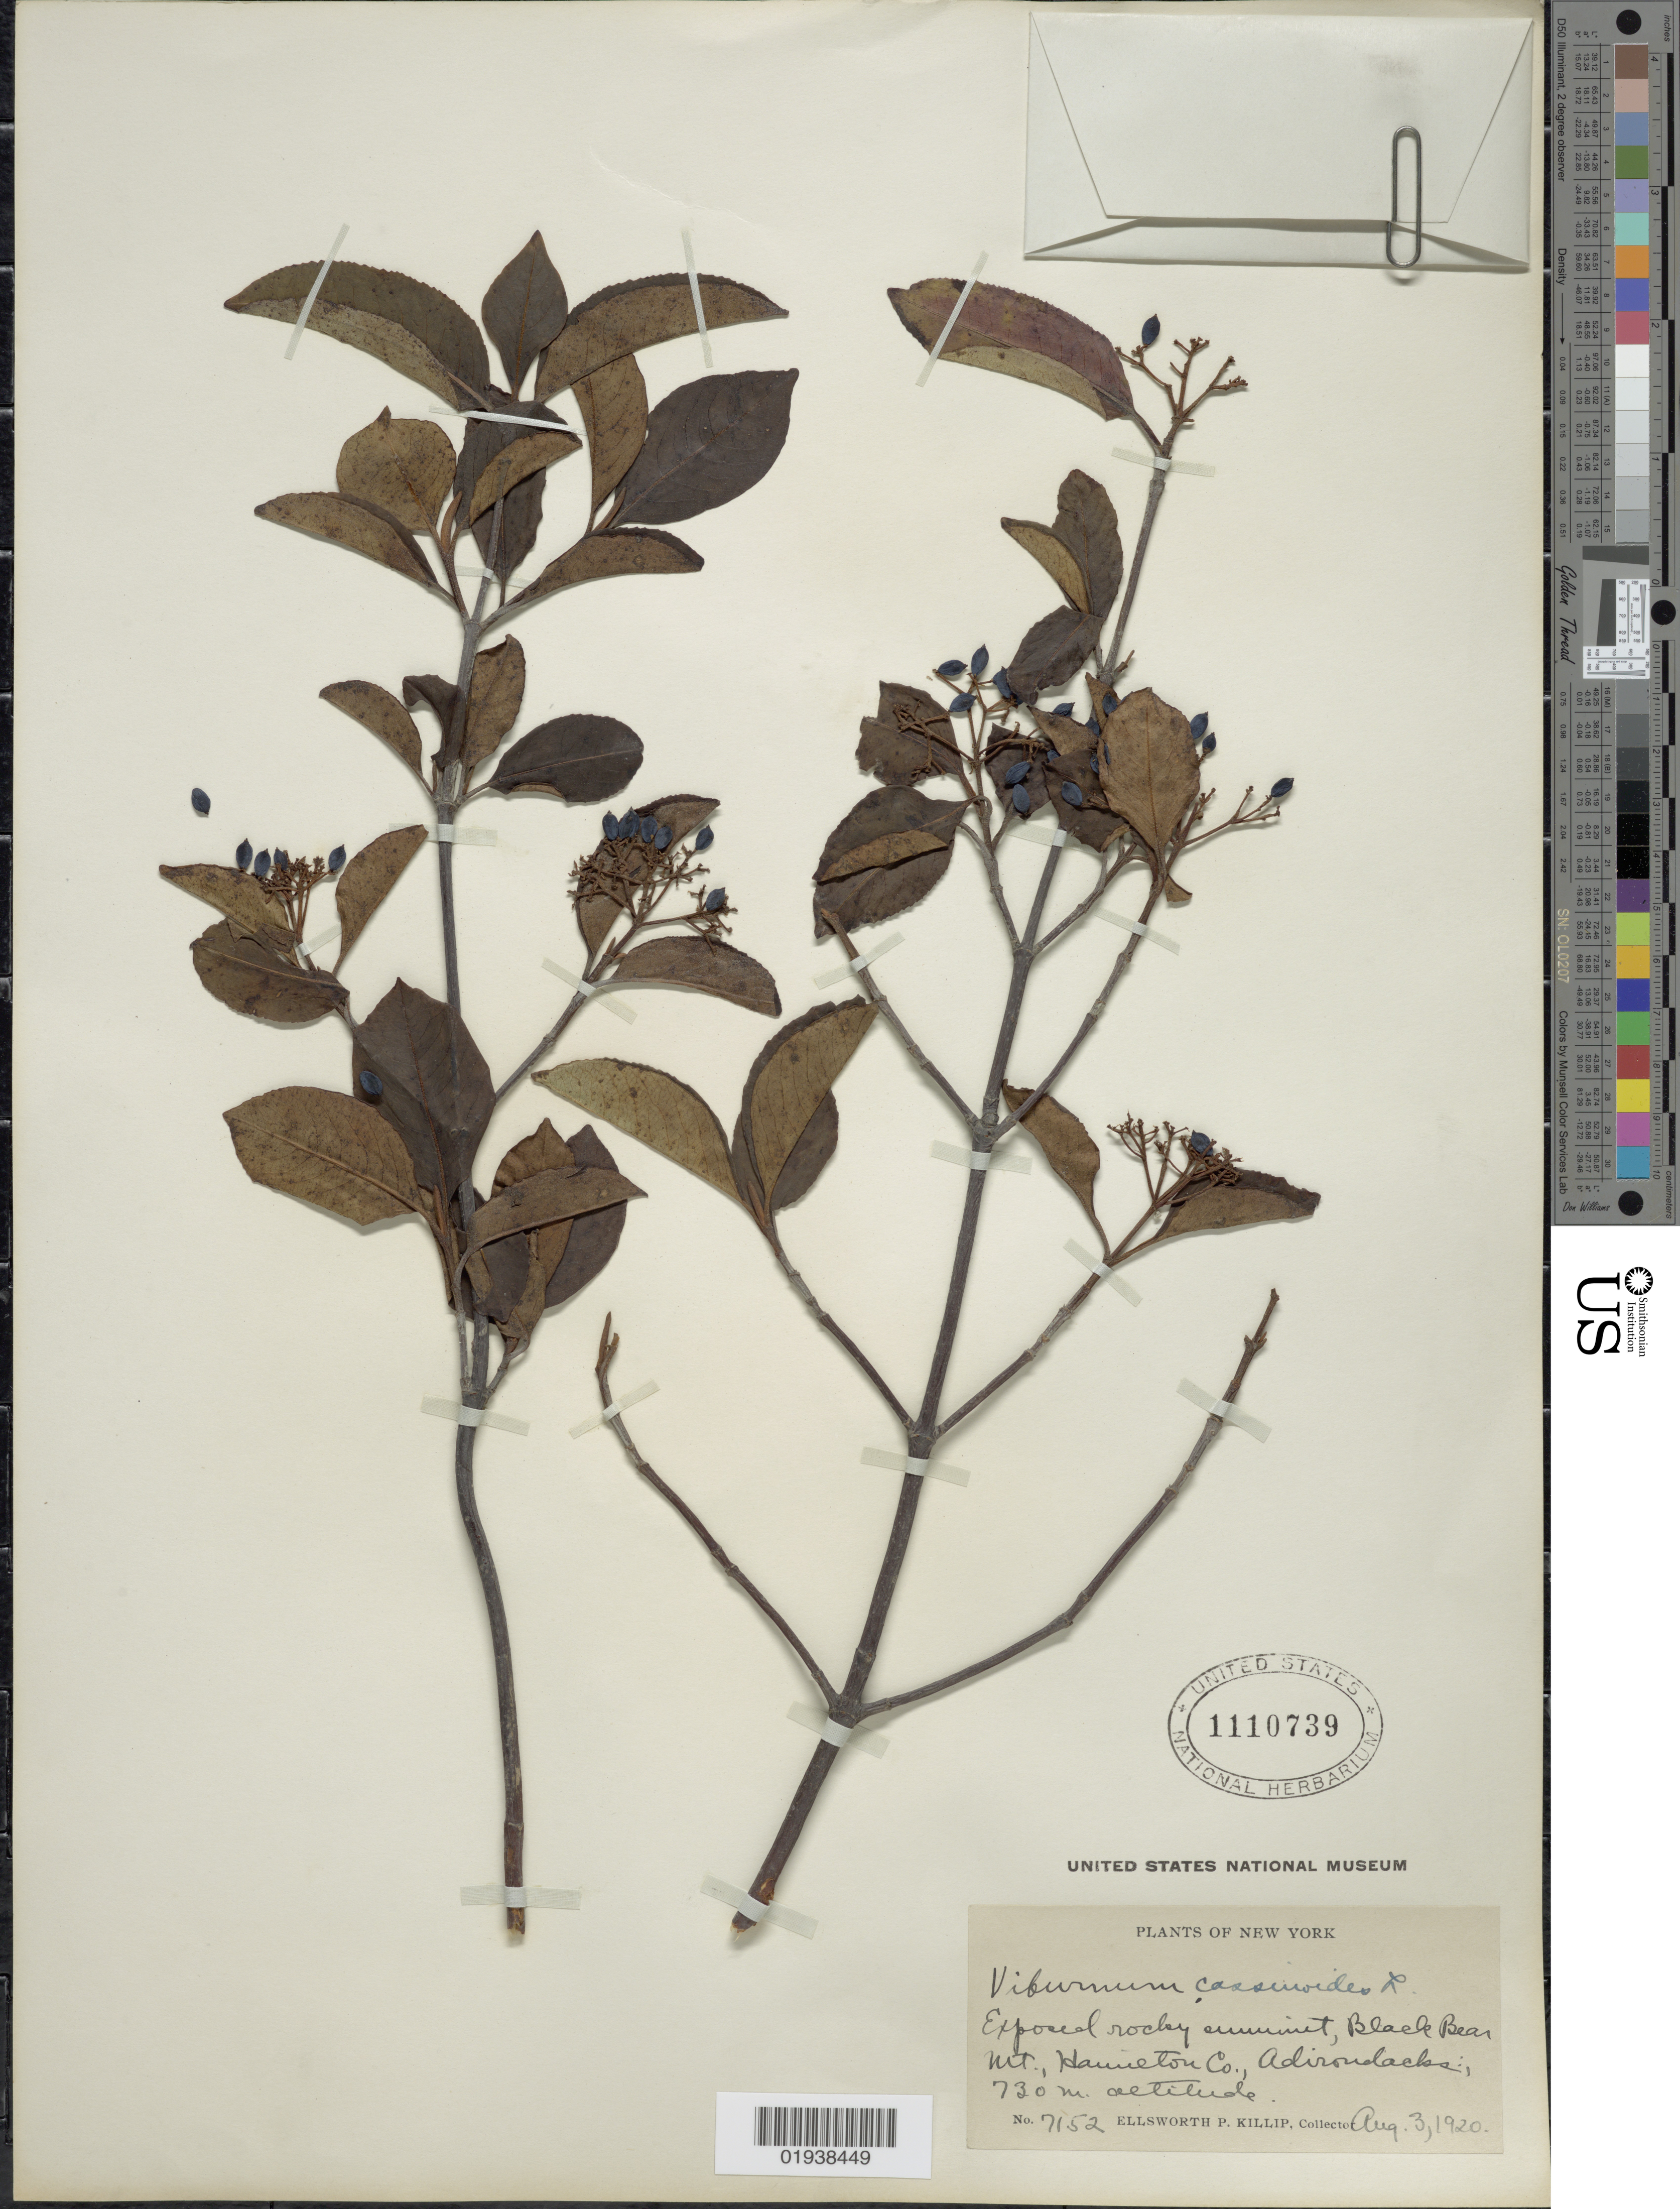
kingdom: Plantae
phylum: Tracheophyta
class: Magnoliopsida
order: Dipsacales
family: Viburnaceae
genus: Viburnum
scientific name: Viburnum cassinoides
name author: L.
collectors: E. P. Killip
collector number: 7152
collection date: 1920-08-03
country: United States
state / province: New York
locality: Exposed rocky summit, Black Bear Mt., Hamilton Co., Adirondacks.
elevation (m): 730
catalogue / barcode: US 1110739